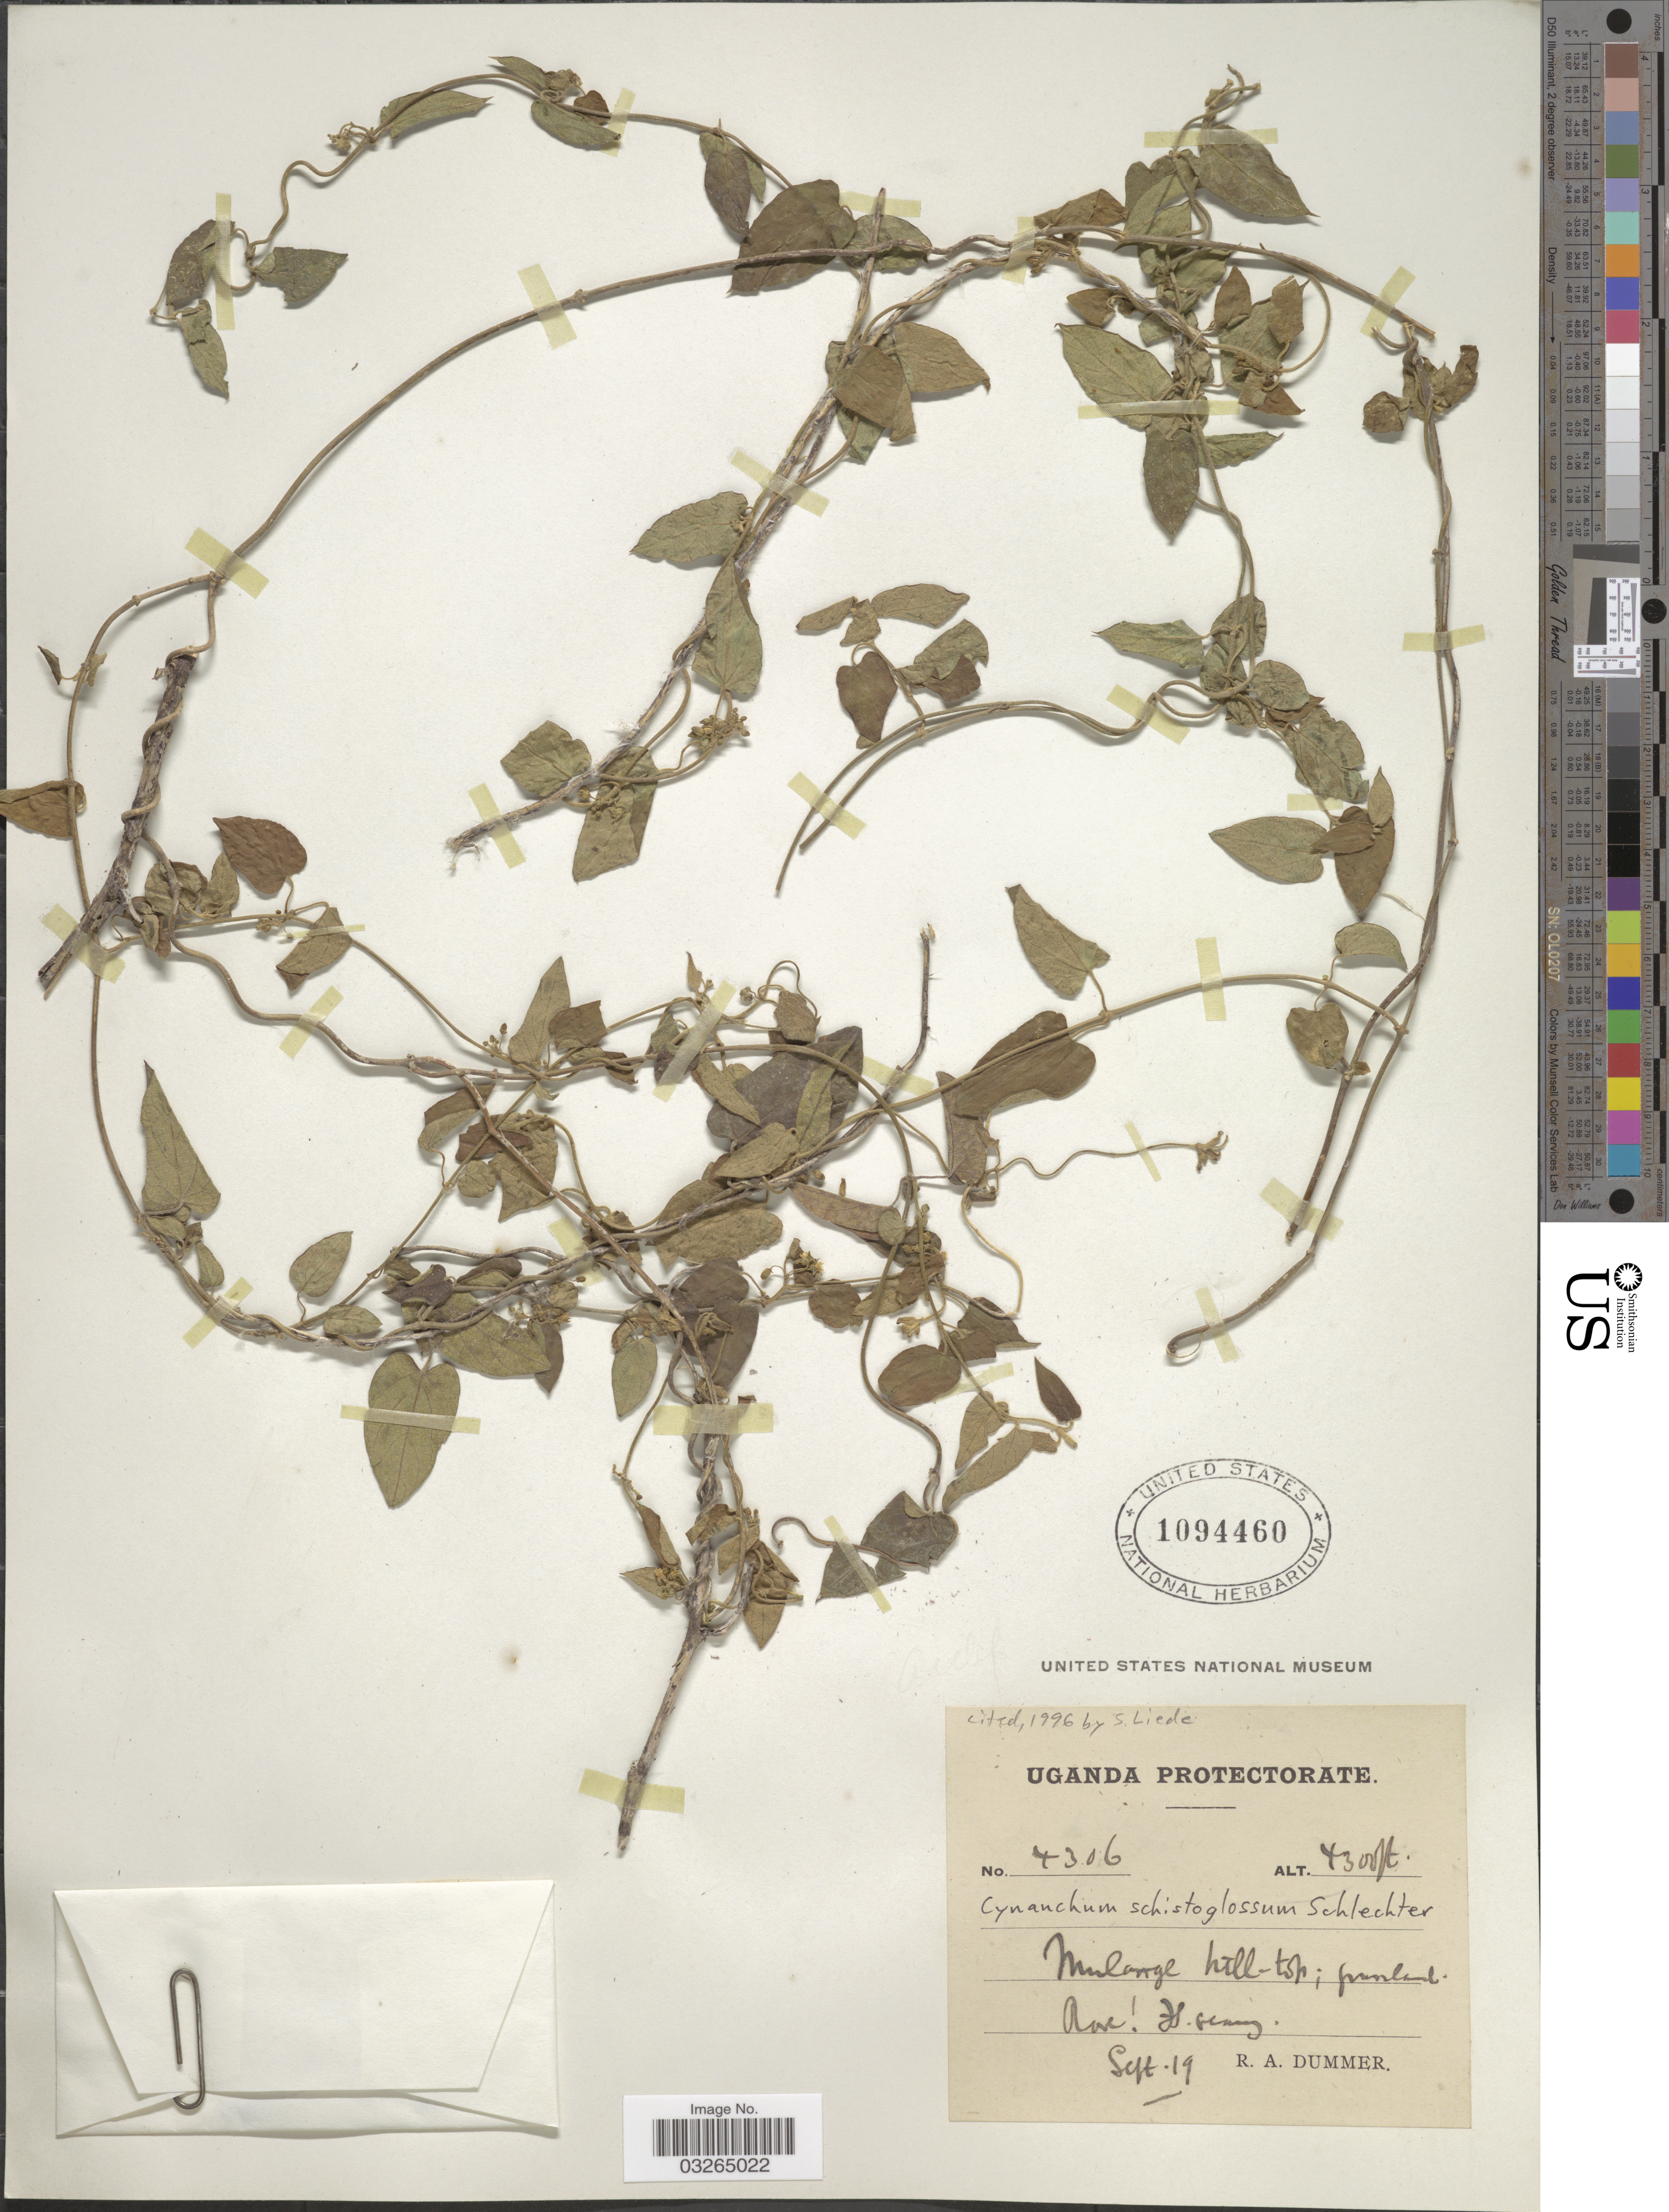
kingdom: Plantae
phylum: Tracheophyta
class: Magnoliopsida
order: Gentianales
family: Apocynaceae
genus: Cynanchum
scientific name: Cynanchum schistoglossum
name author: Schltr.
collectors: R. Dümmer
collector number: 4306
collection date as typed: Transcribed d/m/y: /9/19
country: Uganda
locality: Uganda Protectorate. Mulange hill-top.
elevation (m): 1311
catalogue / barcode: US 1094460